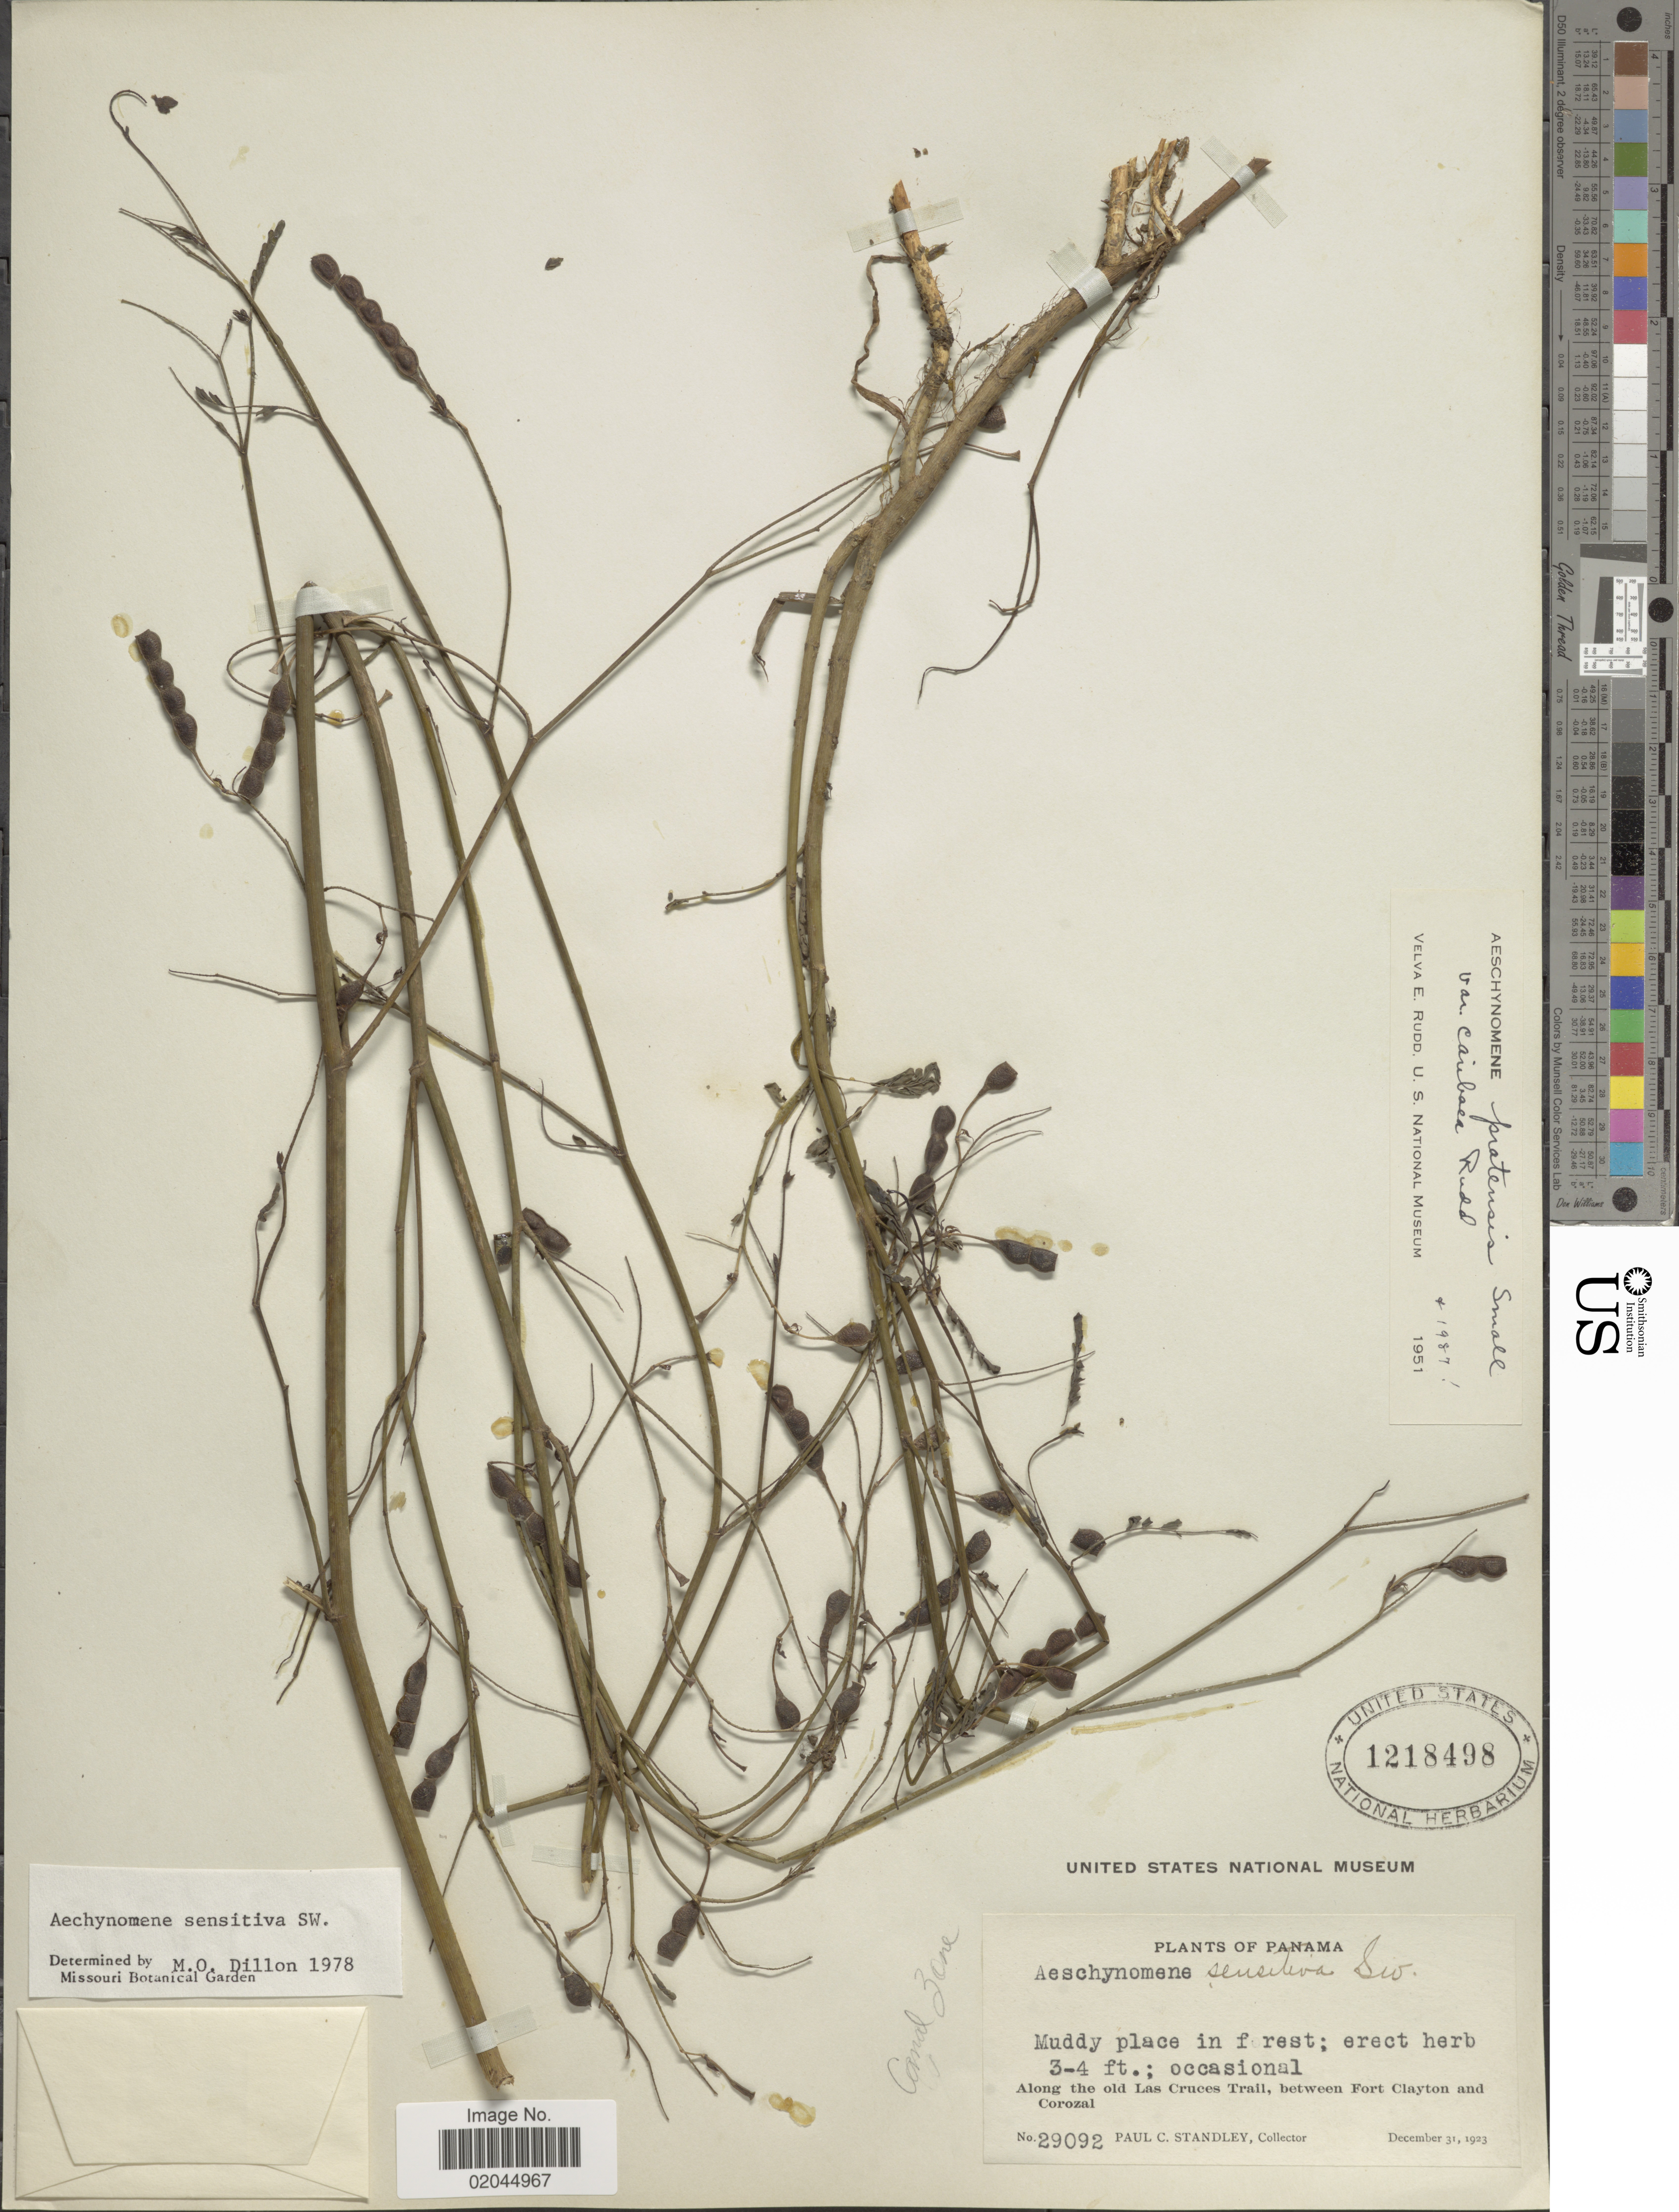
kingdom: Plantae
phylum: Tracheophyta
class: Magnoliopsida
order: Fabales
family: Fabaceae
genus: Aeschynomene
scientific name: Aeschynomene pratensis var. caribaea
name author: Rudd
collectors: P. C. Standley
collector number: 29092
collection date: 1923-12-31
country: Panama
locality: Along the old Las Cruces Trail, between Fort Clayton and Corozal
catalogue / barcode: US 1218498